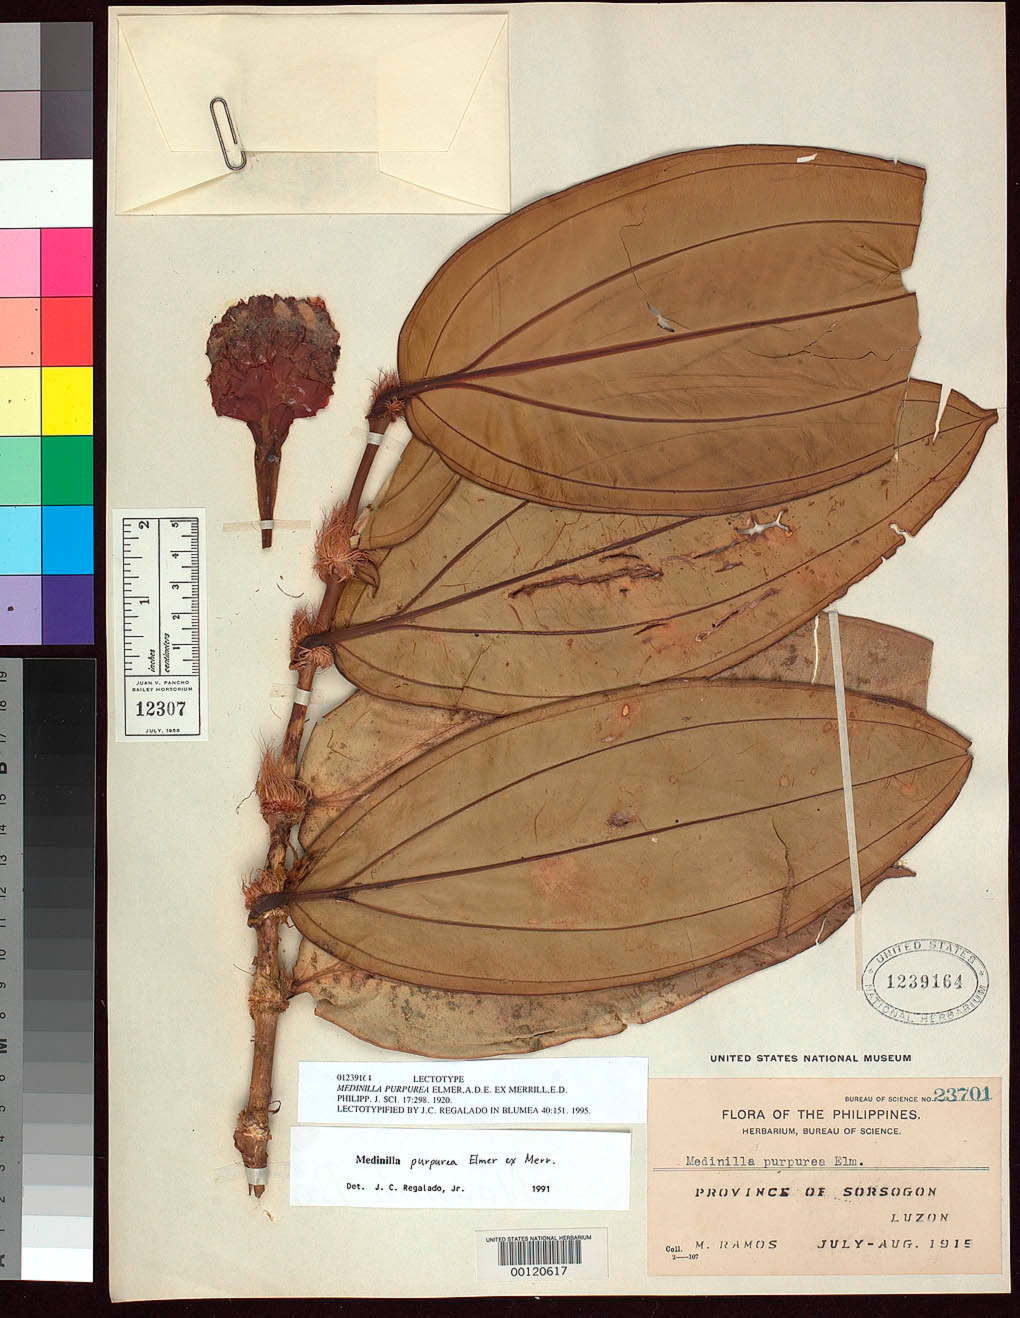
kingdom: Plantae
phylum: Tracheophyta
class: Magnoliopsida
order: Myrtales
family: Melastomataceae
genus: Medinilla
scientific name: Medinilla purpurea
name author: Elmer ex Merr.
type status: Lectotype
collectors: M. Ramos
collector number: Bur. Sci. 23701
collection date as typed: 19 Aug 1915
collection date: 1915-08-19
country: Philippines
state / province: Bicol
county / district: Sorsogon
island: Luzon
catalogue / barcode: US 1239164